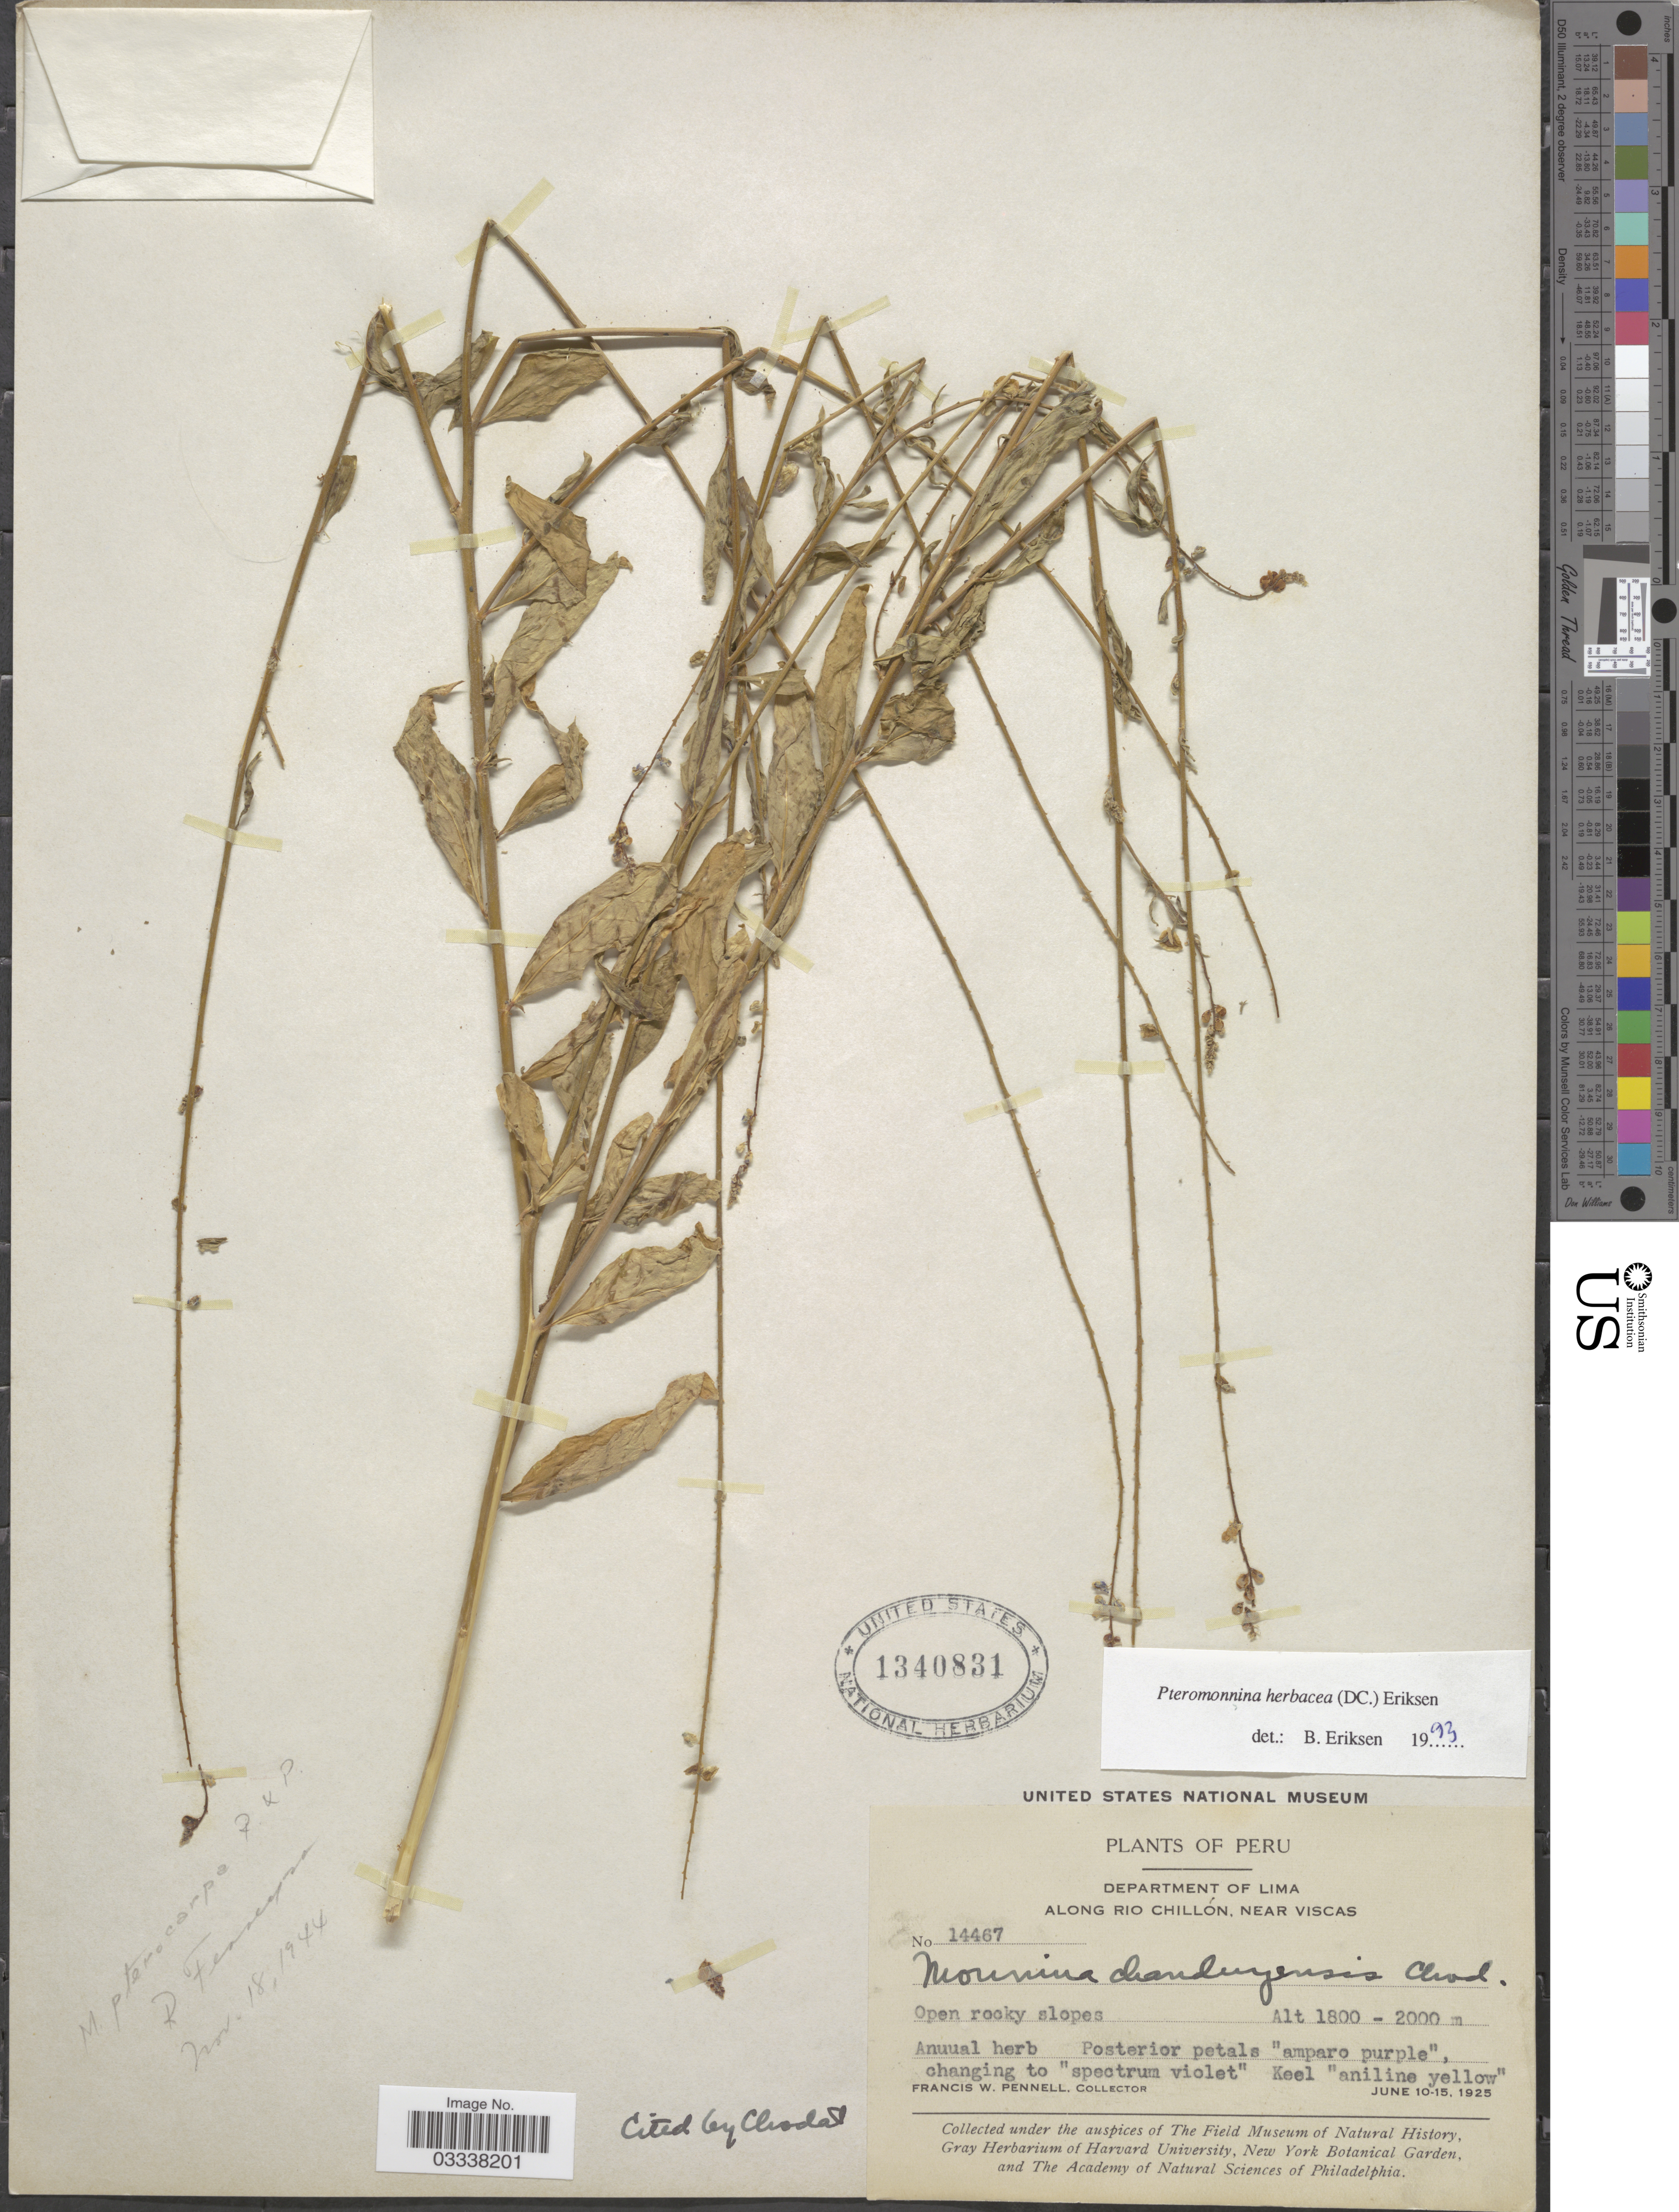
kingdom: Plantae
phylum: Tracheophyta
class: Magnoliopsida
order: Fabales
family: Polygalaceae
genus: Monnina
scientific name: Monnina herbacea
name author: DC.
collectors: F. W. Pennell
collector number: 14467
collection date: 1925-06-10/1925-06-15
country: Peru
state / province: Lima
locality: Department of Lima. Along rio Chillón, near Viscas.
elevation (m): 1800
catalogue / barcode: US 1340831